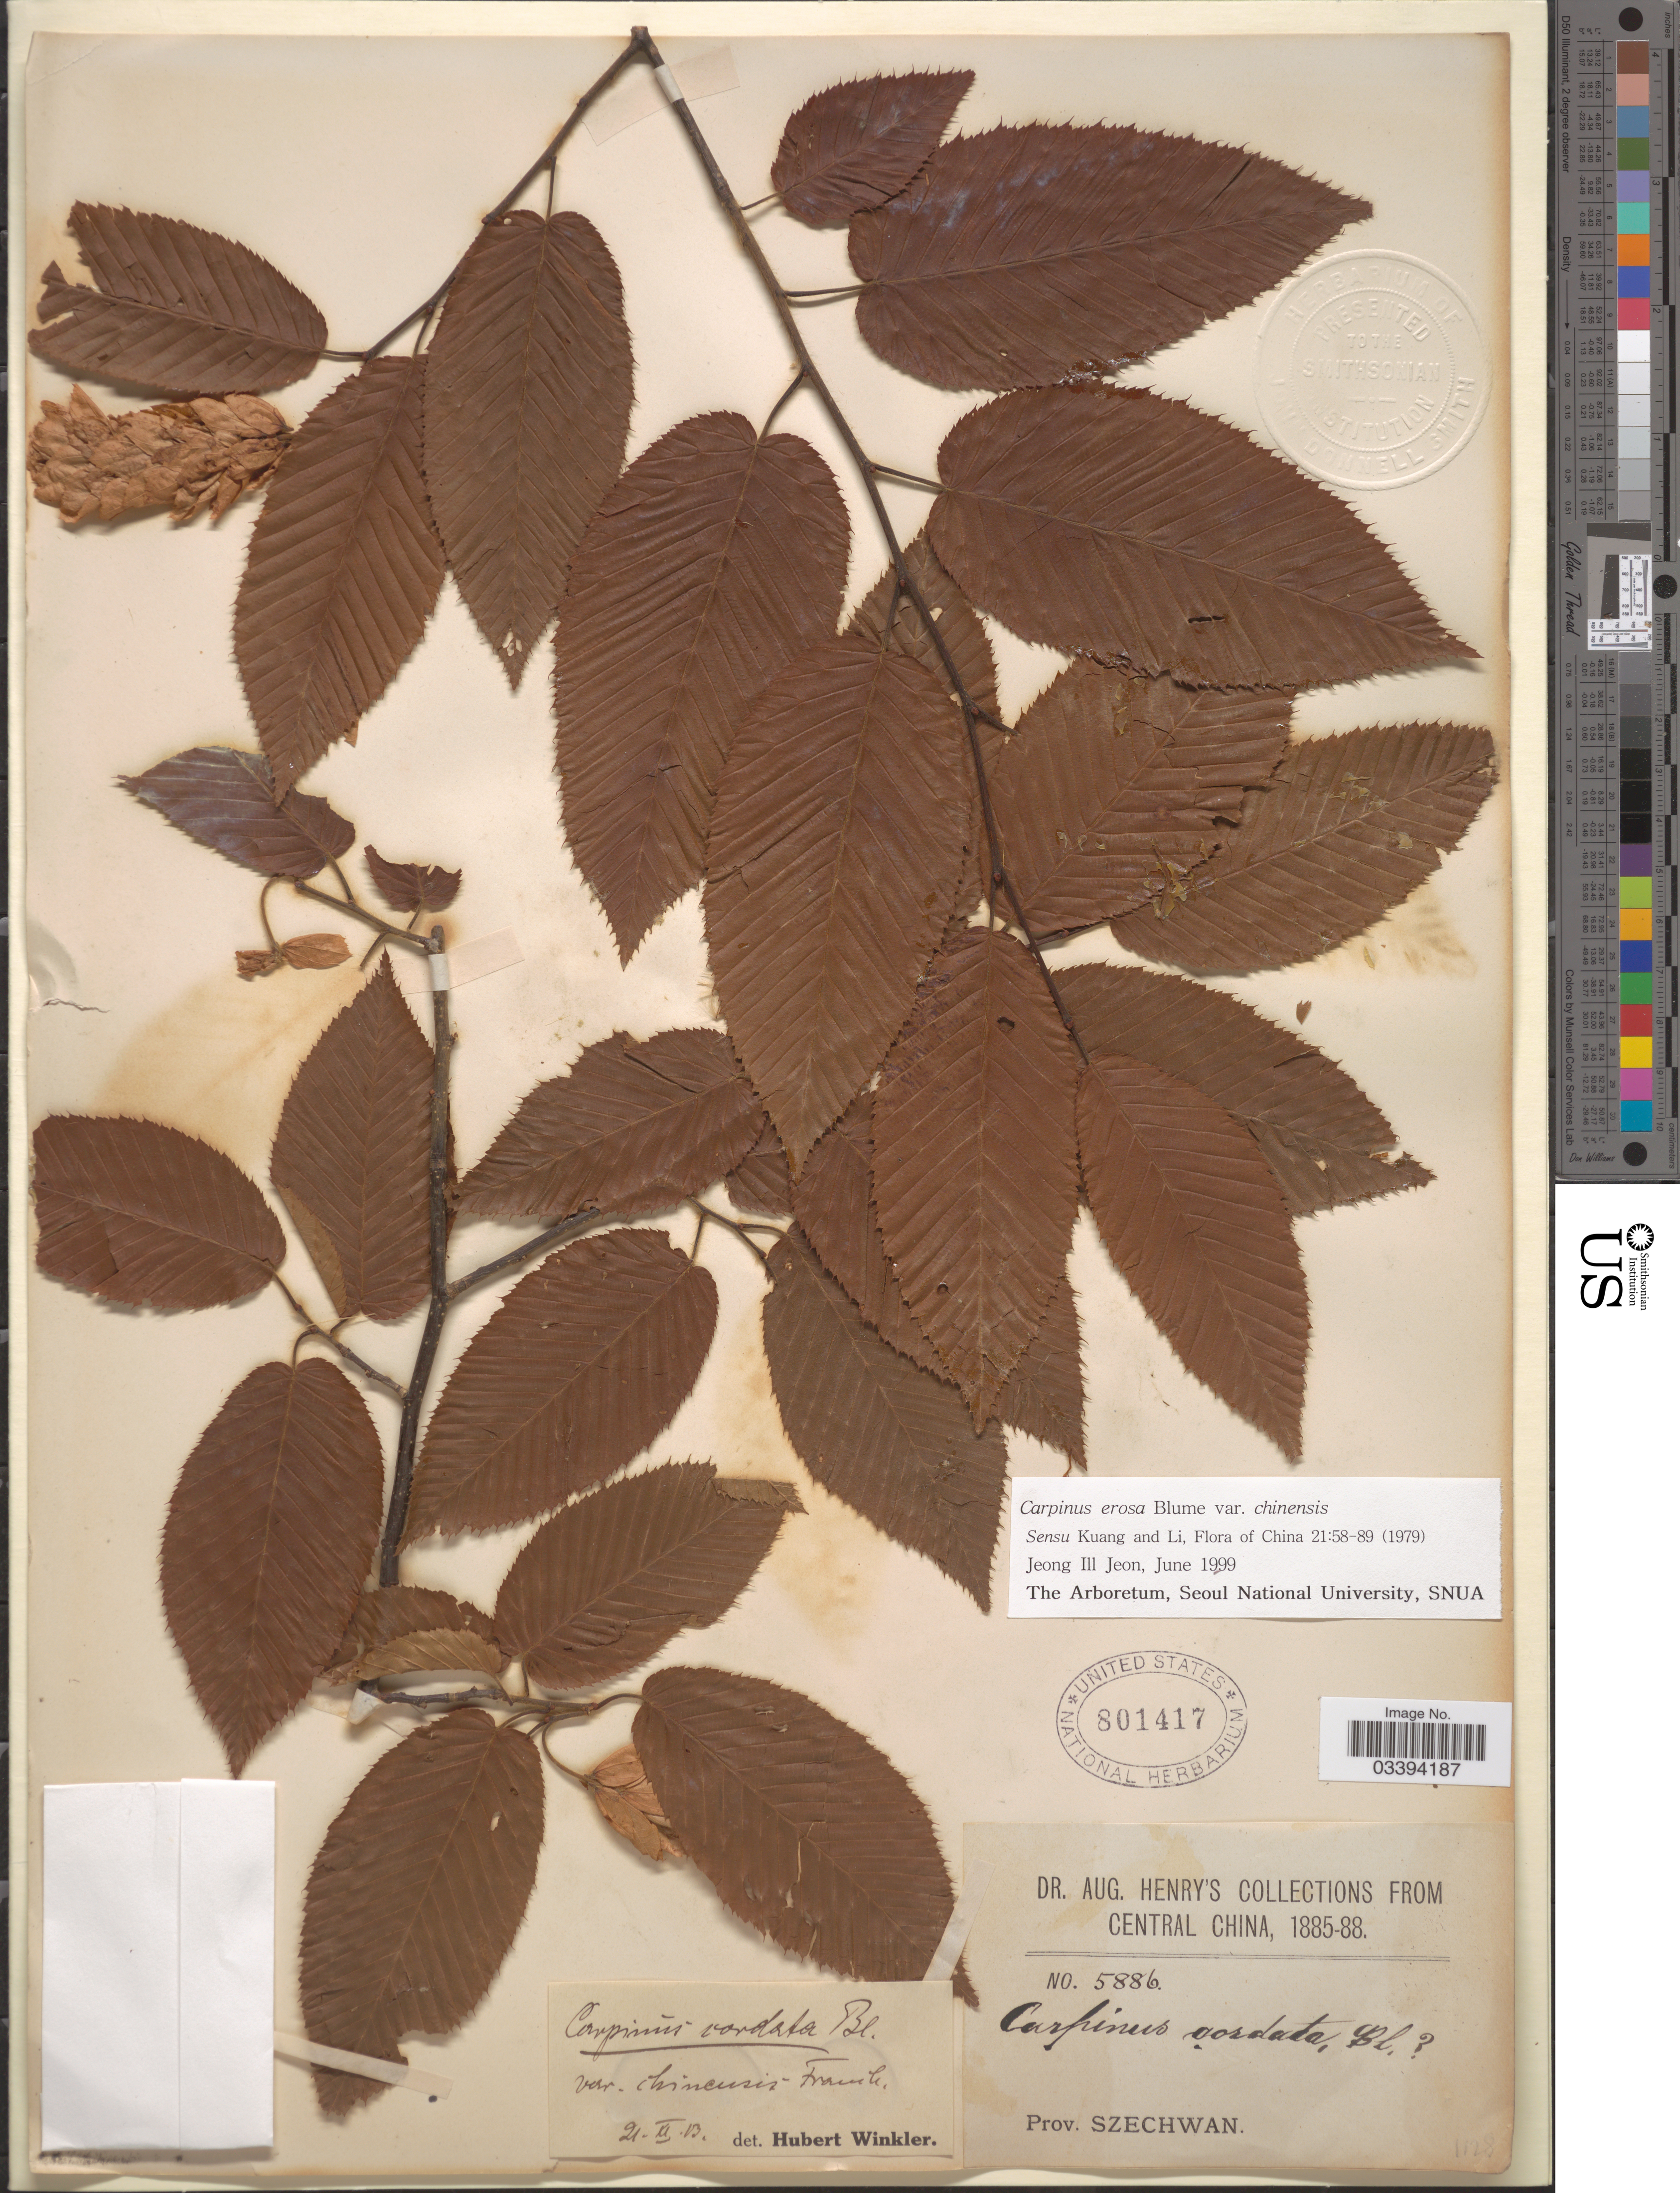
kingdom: Plantae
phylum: Tracheophyta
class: Magnoliopsida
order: Fagales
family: Betulaceae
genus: Carpinus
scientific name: Carpinus erosa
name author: Blume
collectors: A. Henry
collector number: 5886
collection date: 1885/1888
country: China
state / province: Sichuan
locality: Prov. Szechwan.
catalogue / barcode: US 801417